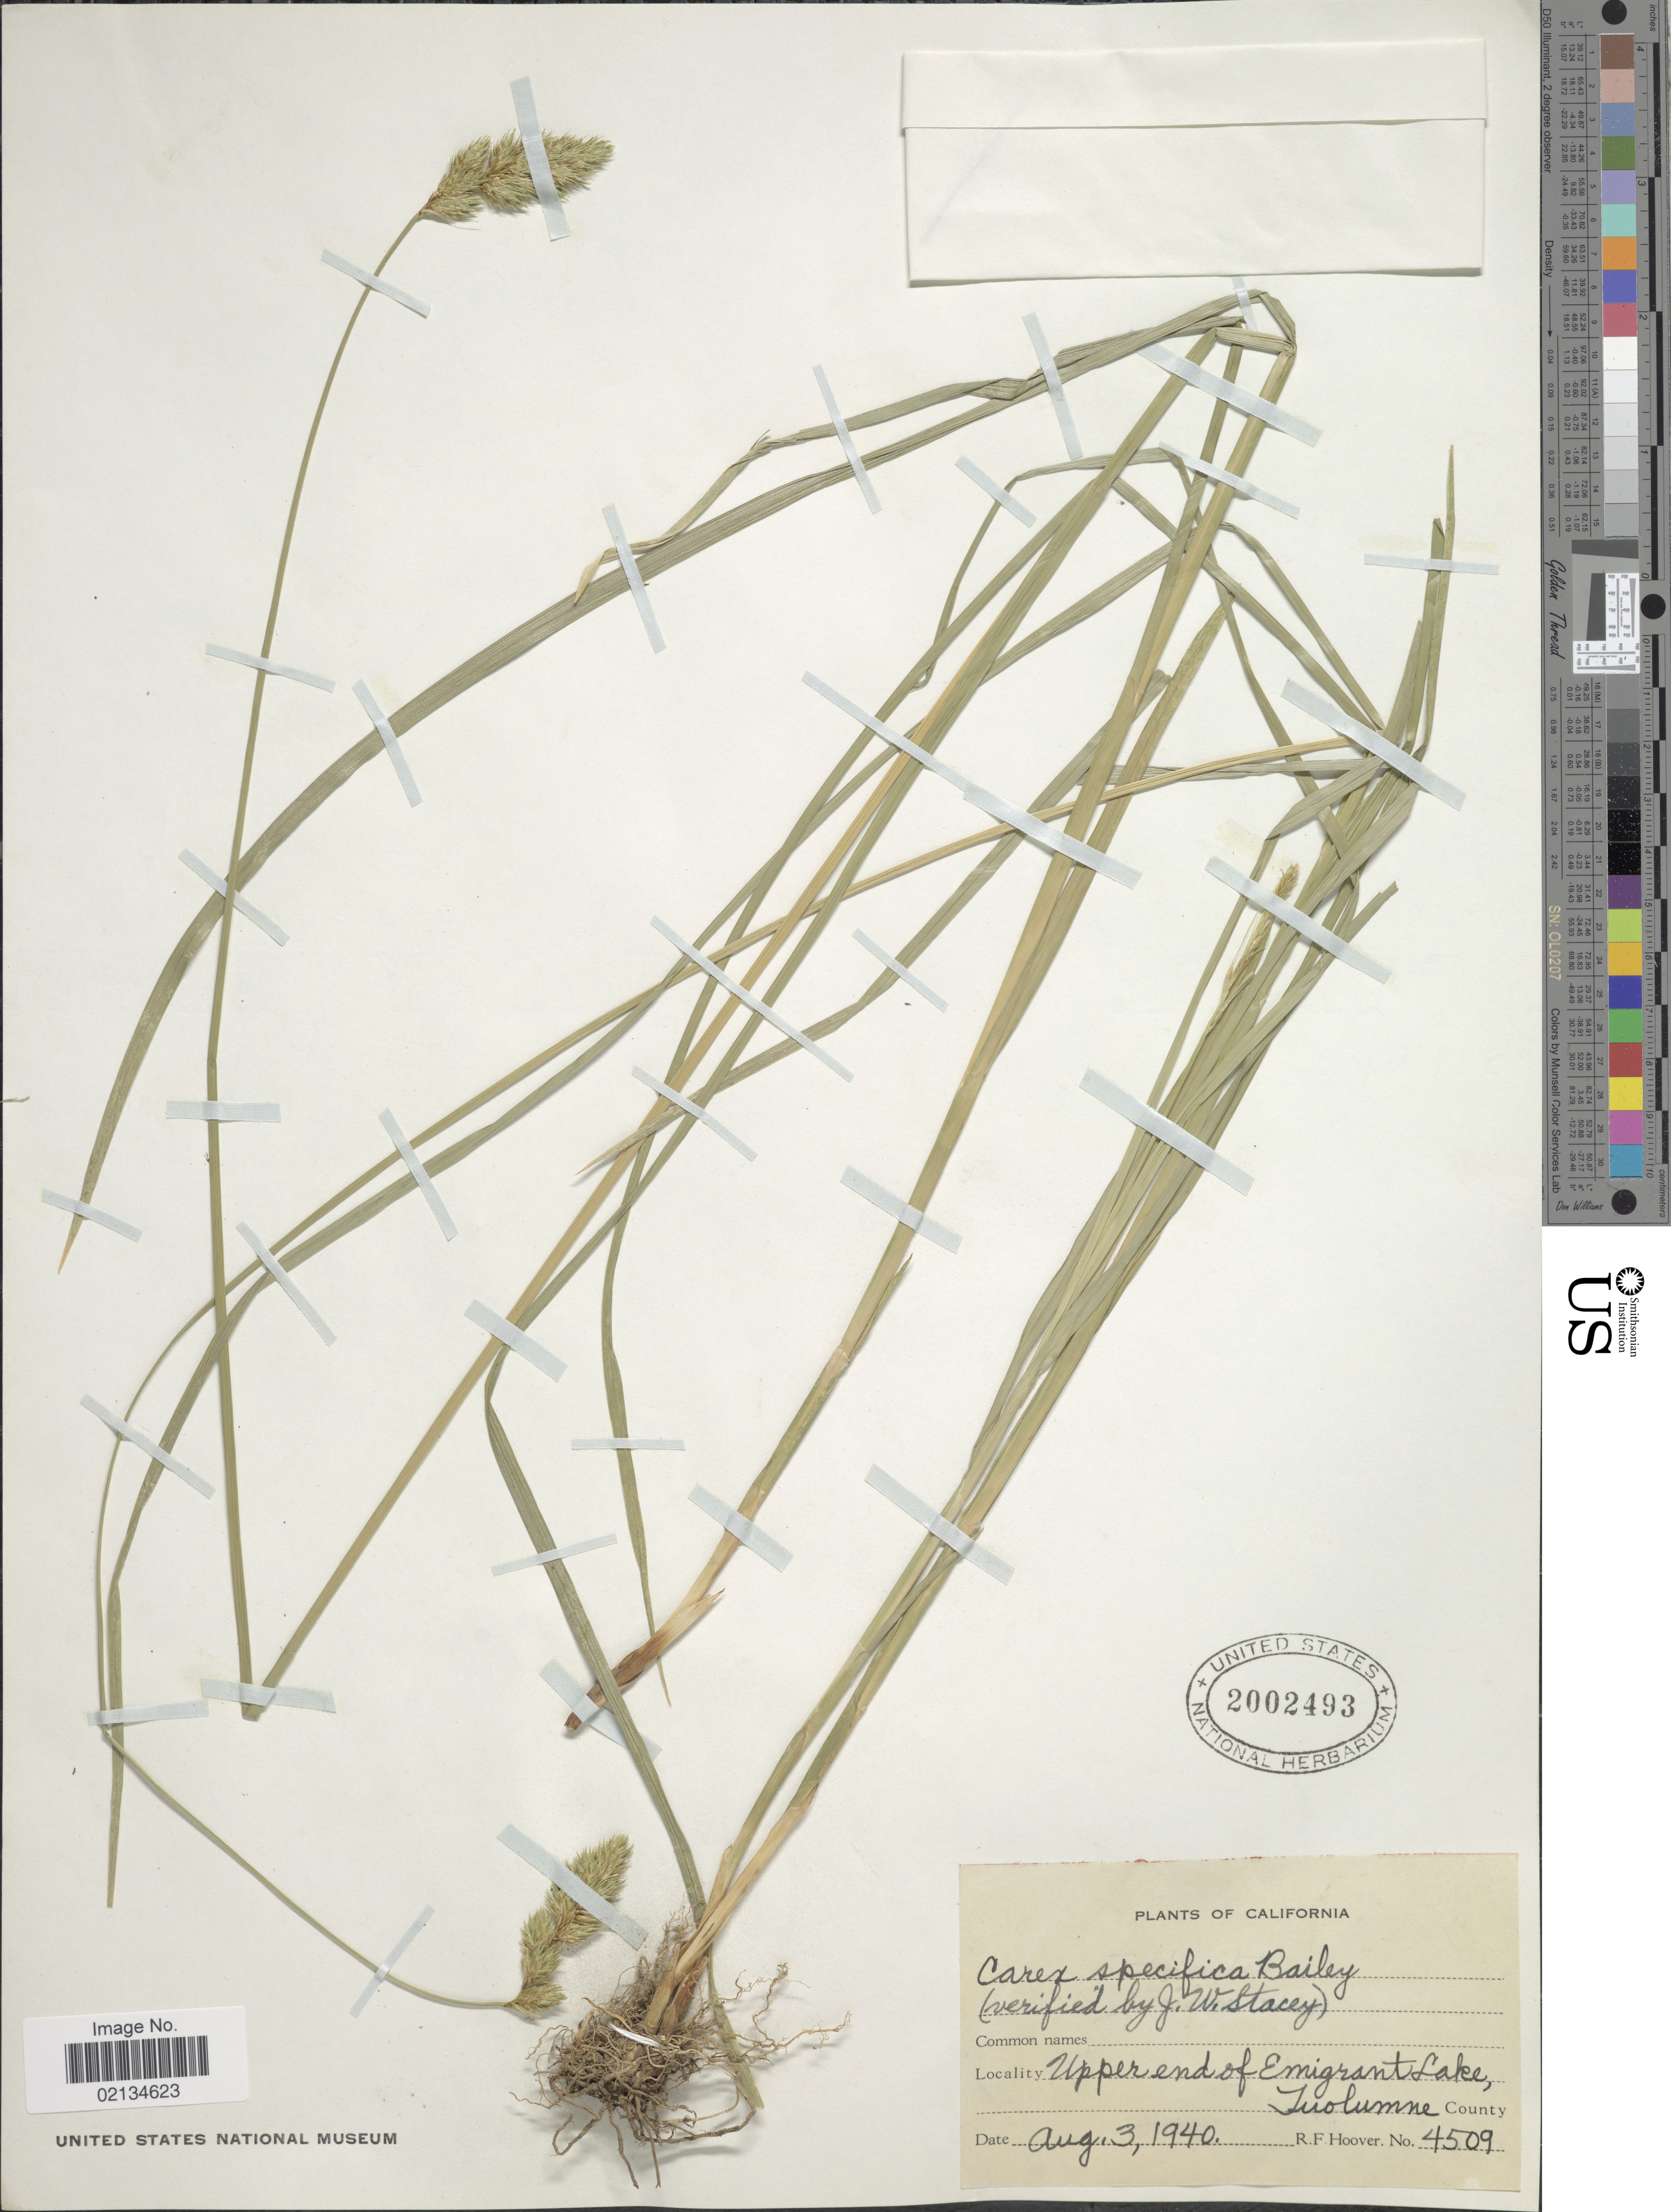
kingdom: Plantae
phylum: Tracheophyta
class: Liliopsida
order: Poales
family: Cyperaceae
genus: Carex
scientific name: Carex specifica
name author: L.H. Bailey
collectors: R. F. Hoover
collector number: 4509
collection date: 1940-08-03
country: United States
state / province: California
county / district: Tuolumne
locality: Upper end of Emigrant Lake, Tuolumne County.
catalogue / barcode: US 2002493